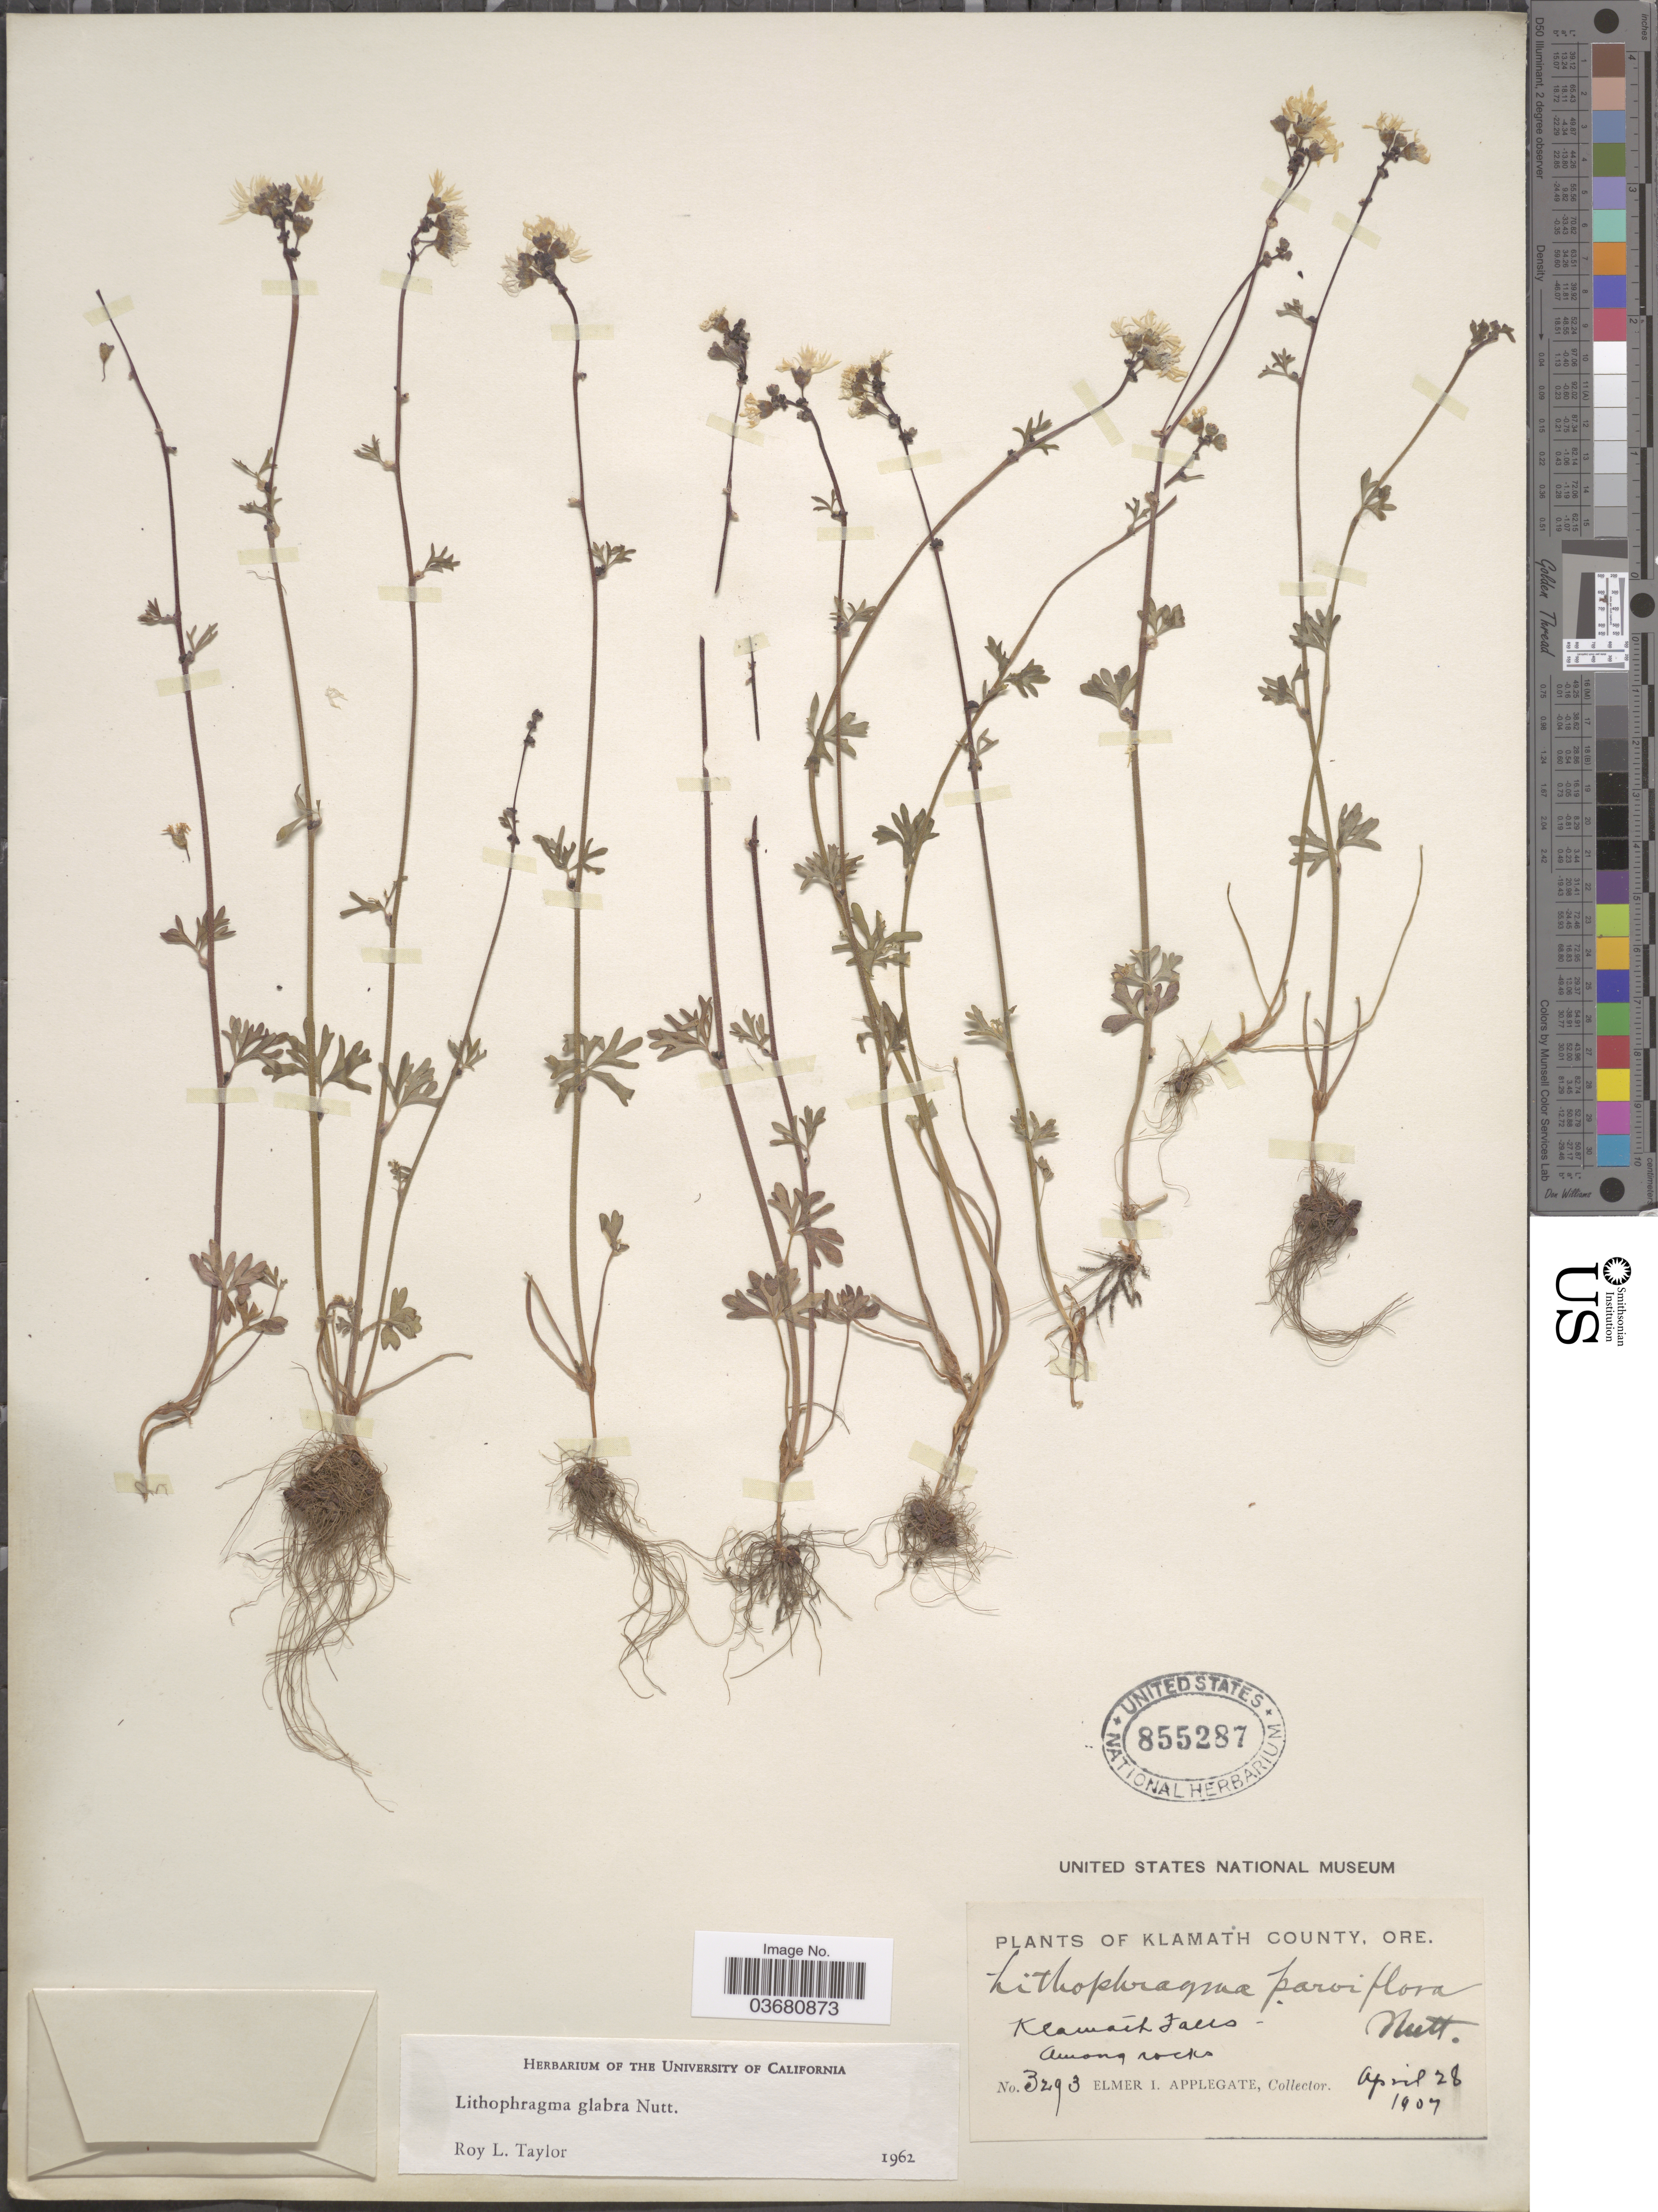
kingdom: Plantae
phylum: Tracheophyta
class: Magnoliopsida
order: Saxifragales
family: Saxifragaceae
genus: Lithophragma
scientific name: Lithophragma glabrum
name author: Nutt.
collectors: E. I. Applegate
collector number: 3293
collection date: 1907-04-28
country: United States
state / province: Oregon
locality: Klamath County. Klamath Falls.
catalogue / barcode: US 855287